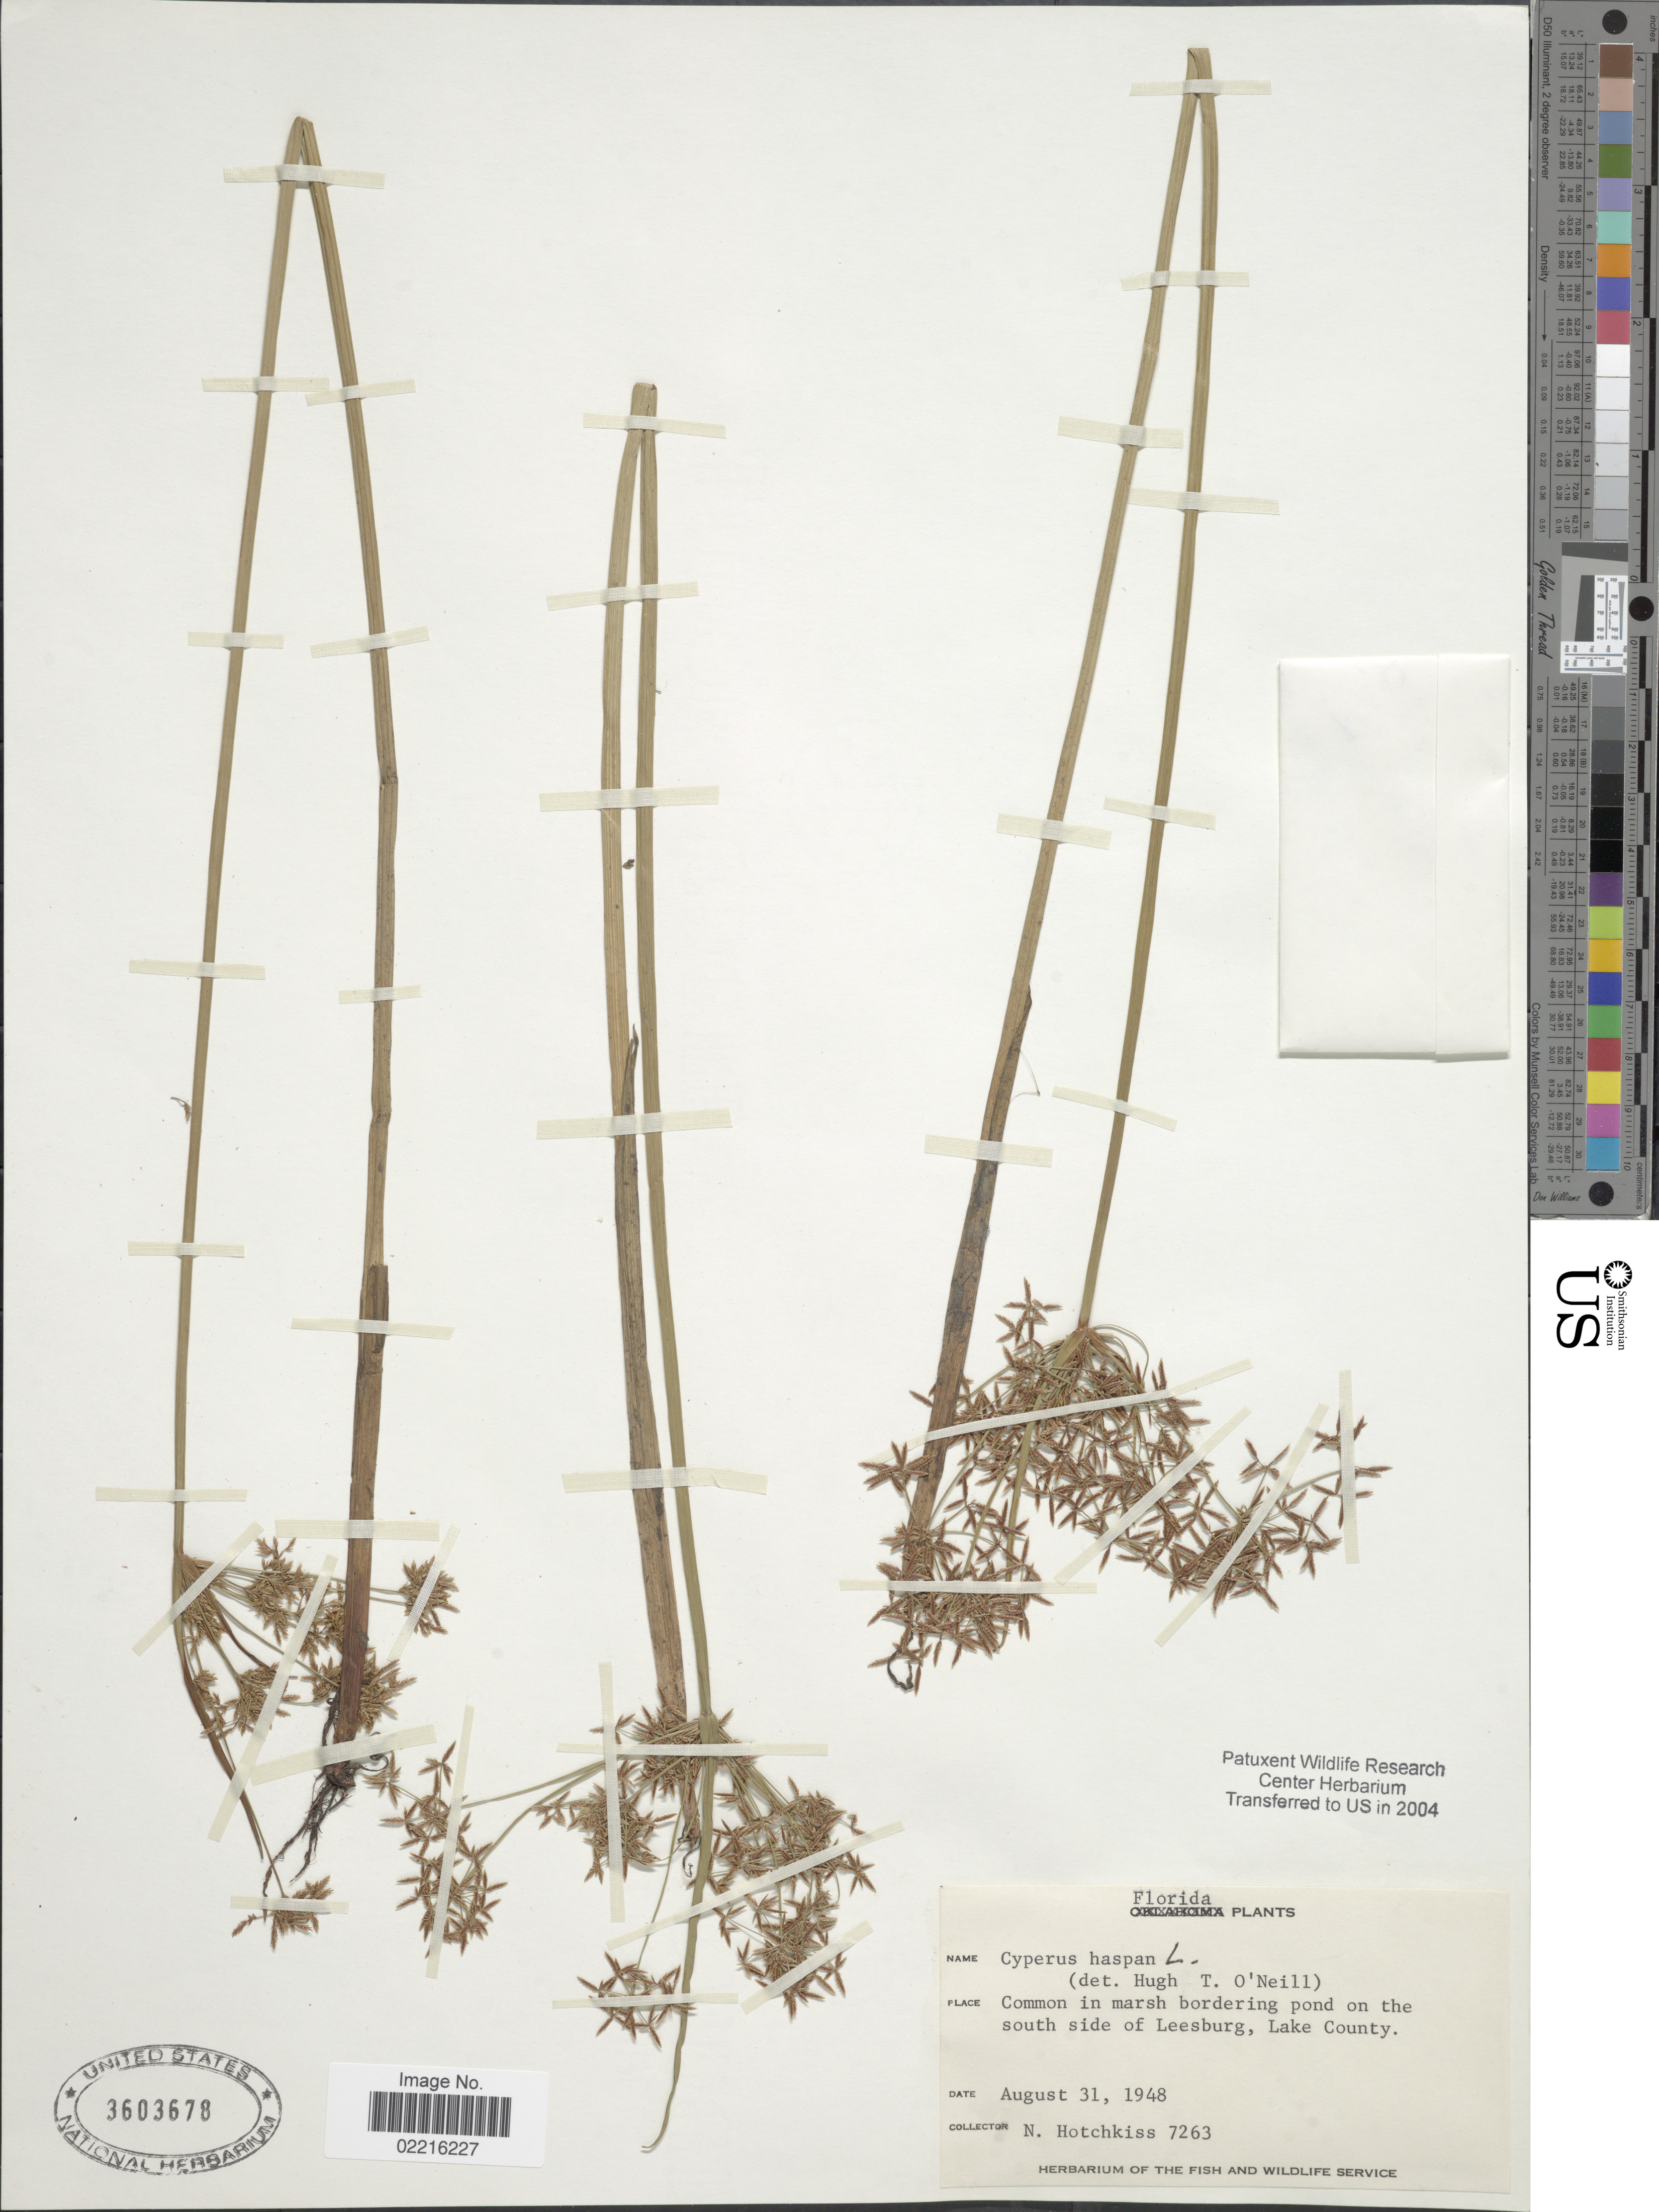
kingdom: Plantae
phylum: Tracheophyta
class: Liliopsida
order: Poales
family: Cyperaceae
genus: Cyperus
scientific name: Cyperus haspan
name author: L.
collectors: N. Hotchkiss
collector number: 7263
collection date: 1948-08-31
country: United States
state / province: Florida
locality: South side of Leesburg, Lake County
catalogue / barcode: US 3603678